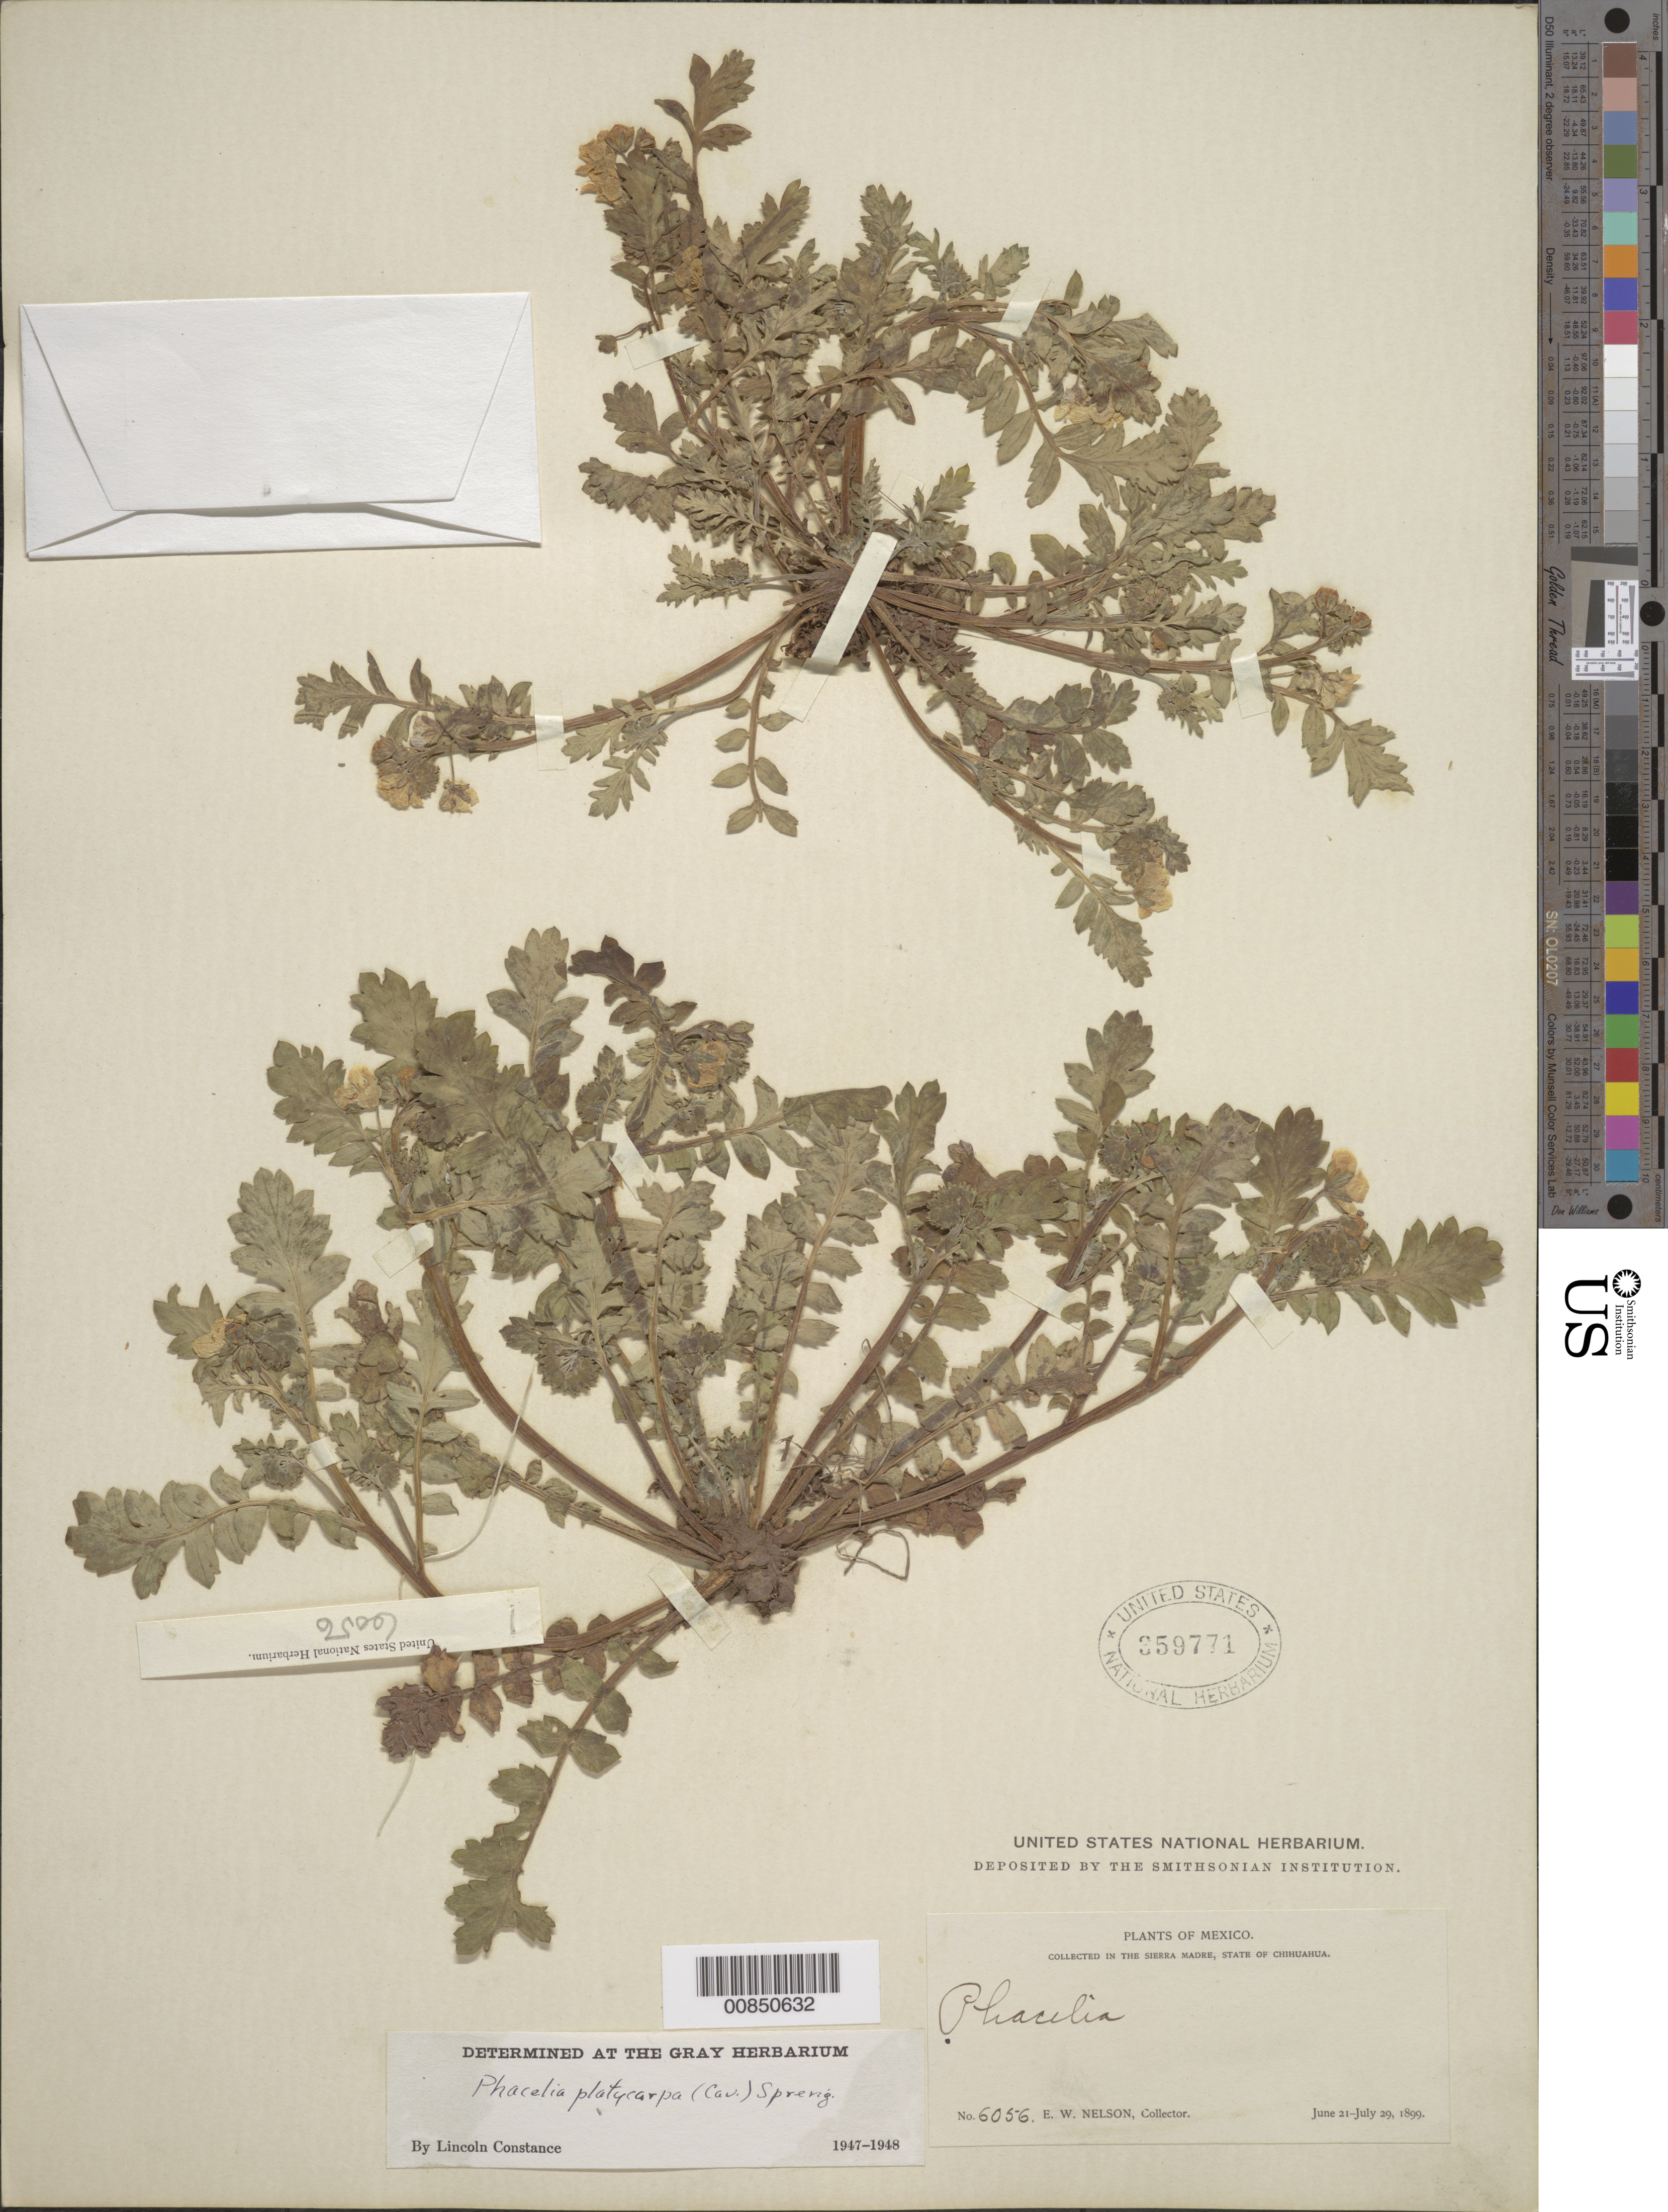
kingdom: Plantae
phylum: Tracheophyta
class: Magnoliopsida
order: Boraginales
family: Hydrophyllaceae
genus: Phacelia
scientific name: Phacelia platycarpa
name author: (Cav.) Spreng.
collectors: E. W. Nelson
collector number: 6056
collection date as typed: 21 Jun 1899 to 29 Jul 1899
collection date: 1899-06-21/1899-07-29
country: Mexico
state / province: Chihuahua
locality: Sierra Madre, Chihuahua.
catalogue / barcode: US 359771